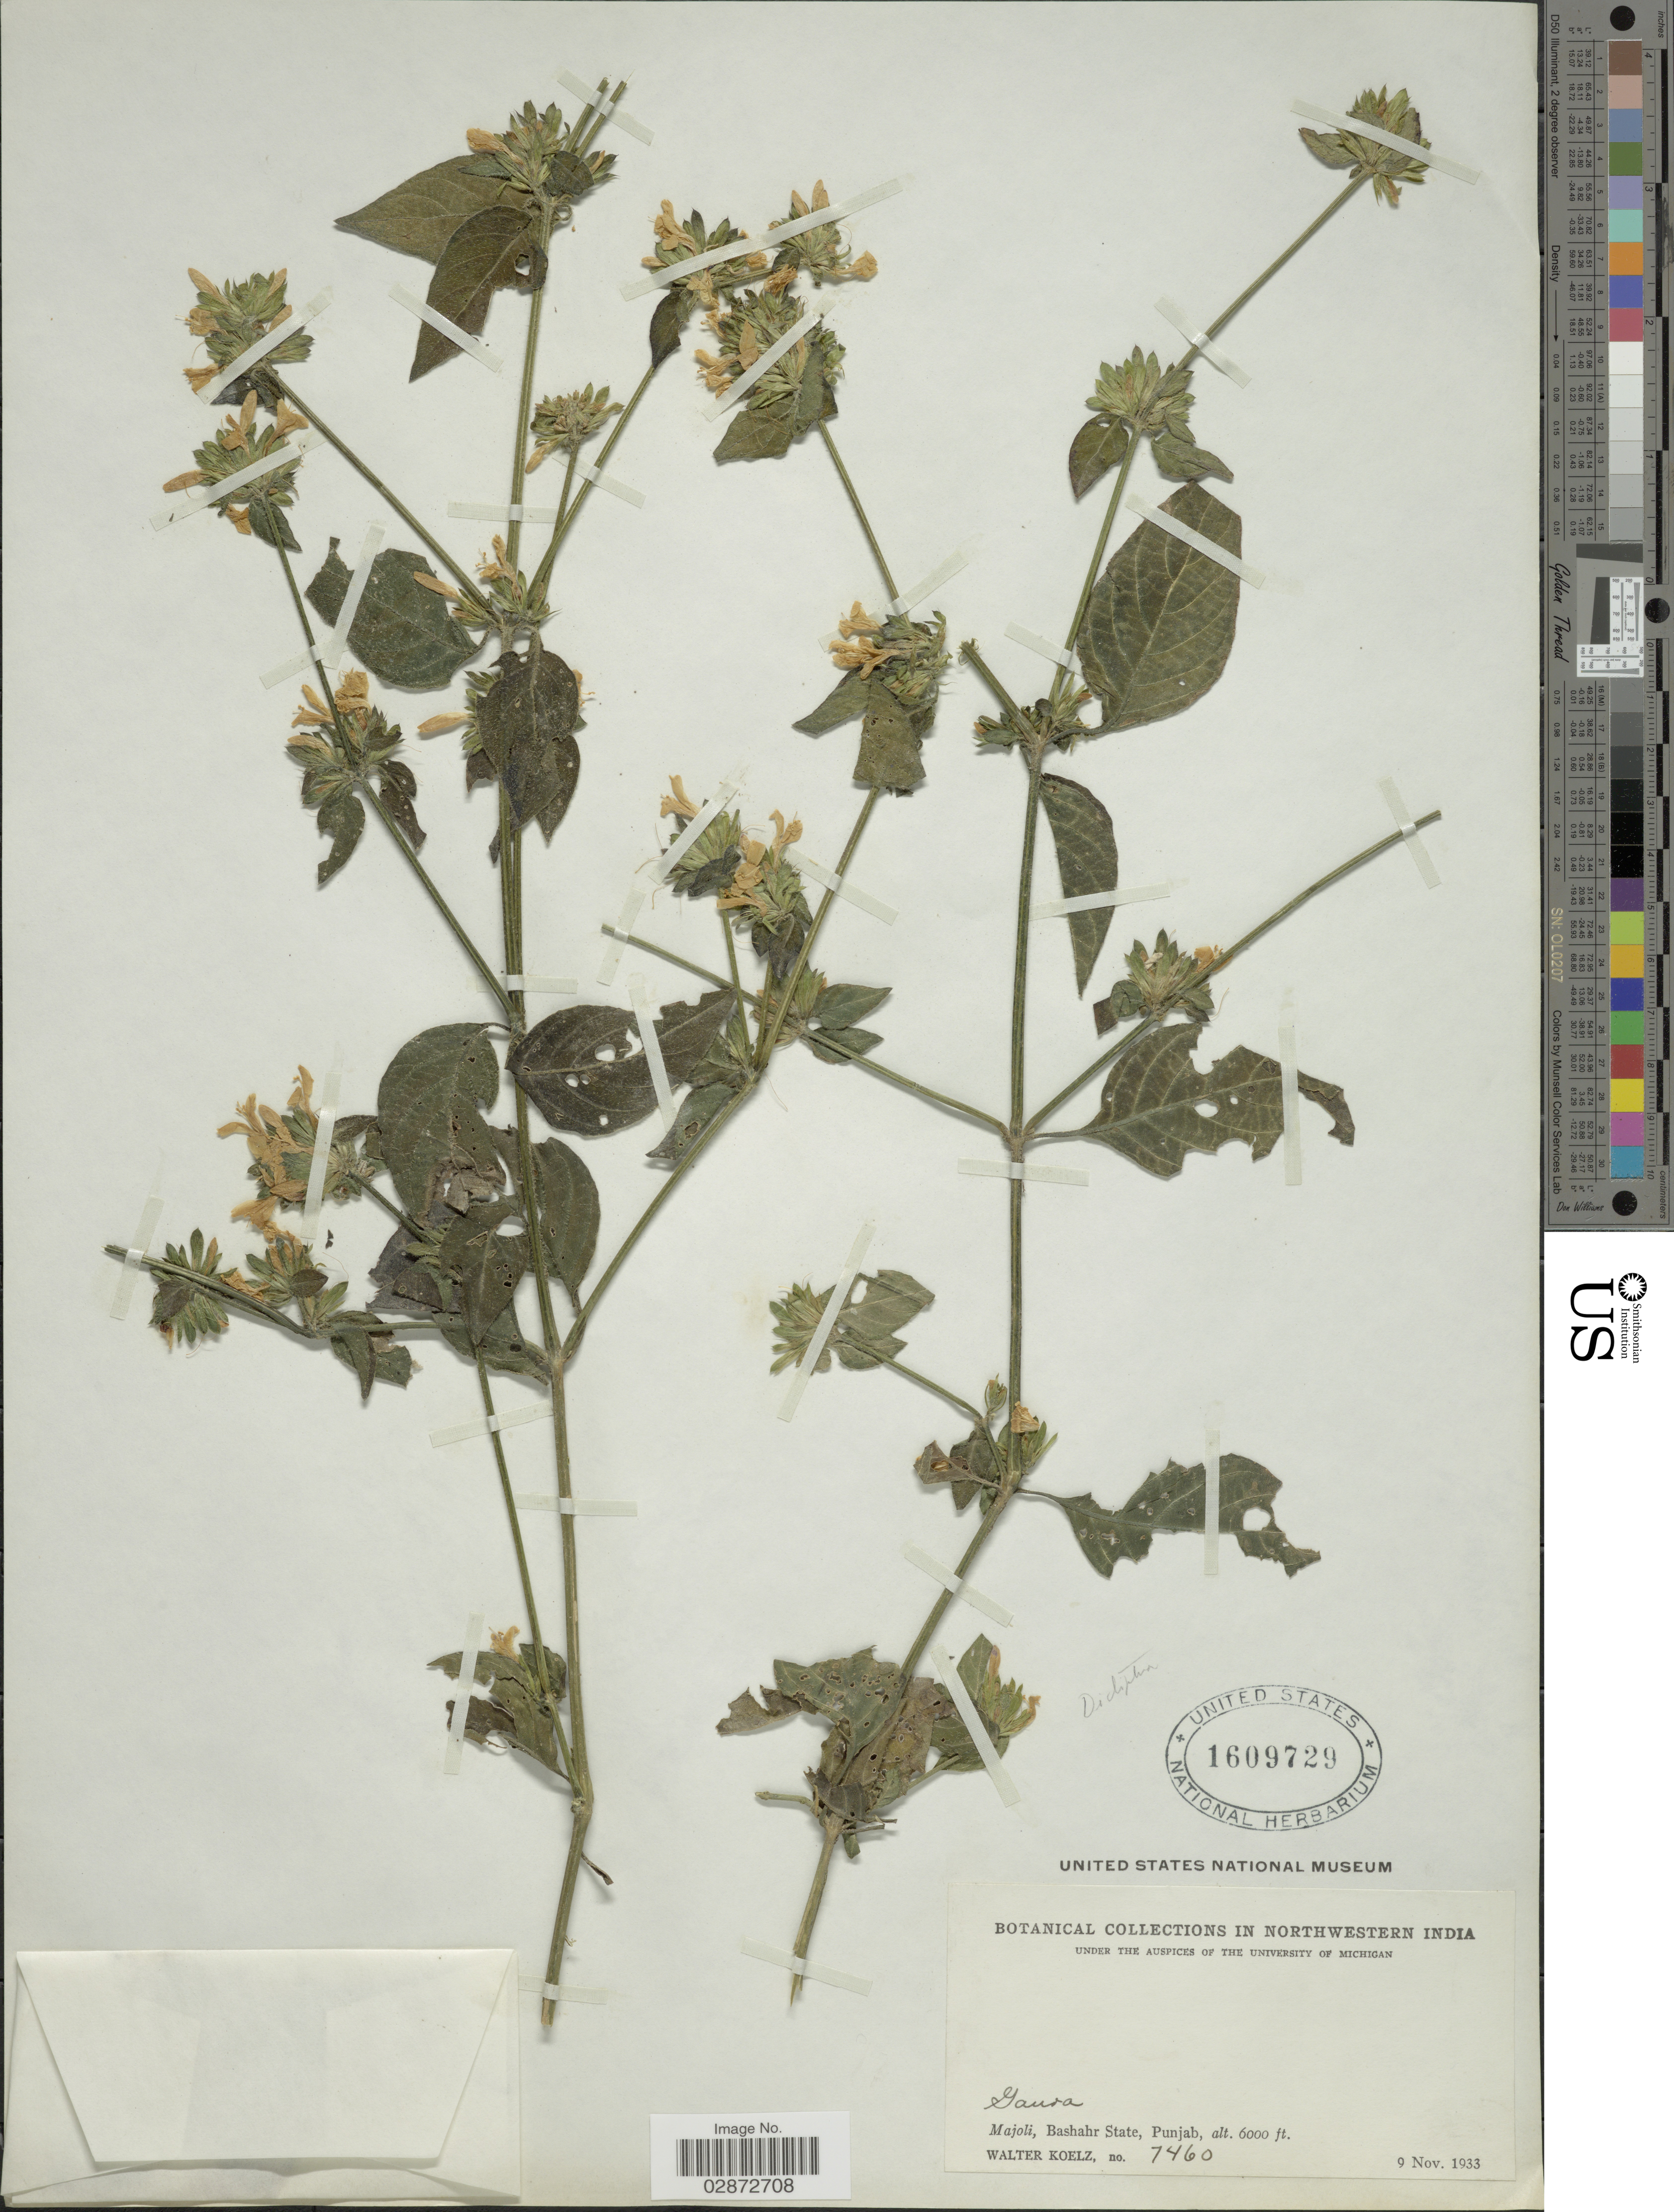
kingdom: Plantae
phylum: Tracheophyta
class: Magnoliopsida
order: Lamiales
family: Acanthaceae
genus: Dicliptera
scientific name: Dicliptera sp.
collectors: W. N. Koelz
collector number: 7460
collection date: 1933-11-09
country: India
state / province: Himachal Pradesh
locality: Northwestern India. Gaura. Majoli, Bashahr State, Punjab.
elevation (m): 1829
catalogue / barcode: US 1609729